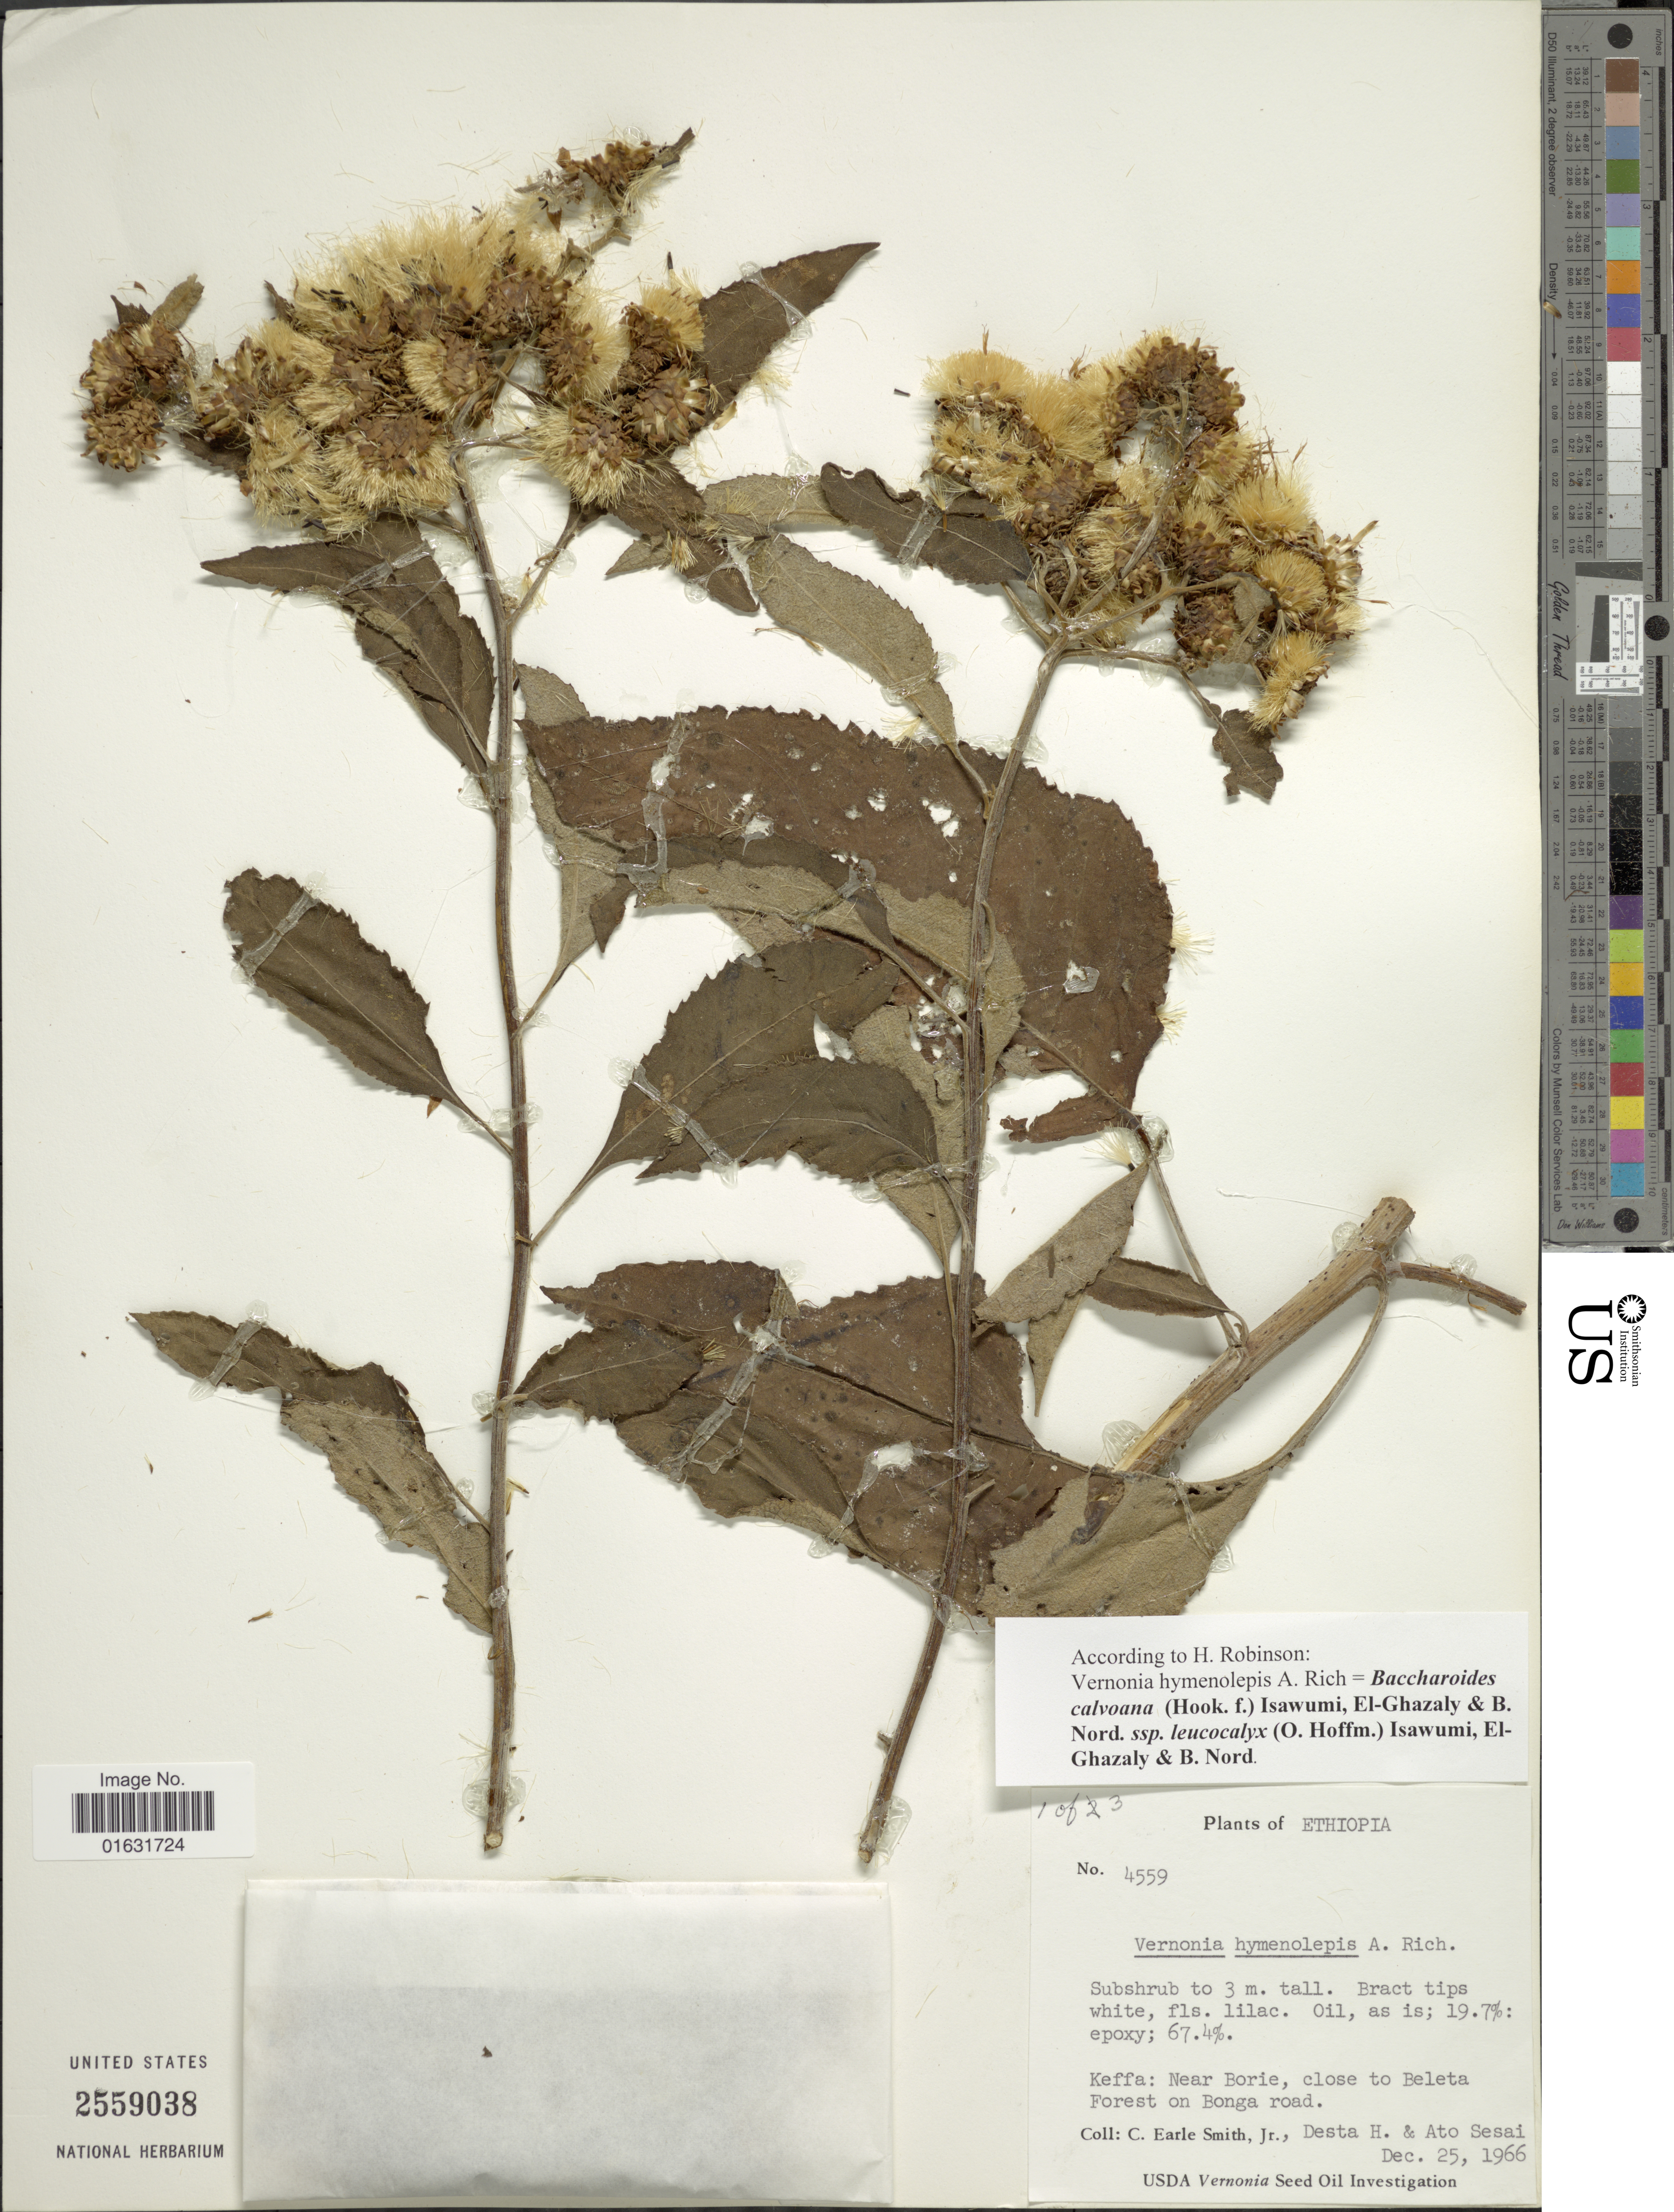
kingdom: Plantae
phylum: Tracheophyta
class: Magnoliopsida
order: Asterales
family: Asteraceae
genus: Baccharoides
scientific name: Baccharoides calvoana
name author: (Hook. f.) Isawumi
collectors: C. E. Smith Jr., H. Desta & A. Sesai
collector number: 4559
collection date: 1966-12-25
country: Ethiopia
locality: Keffa : Near Borie, close to Beleta Forest om Bonga Road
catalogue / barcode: US 2559038